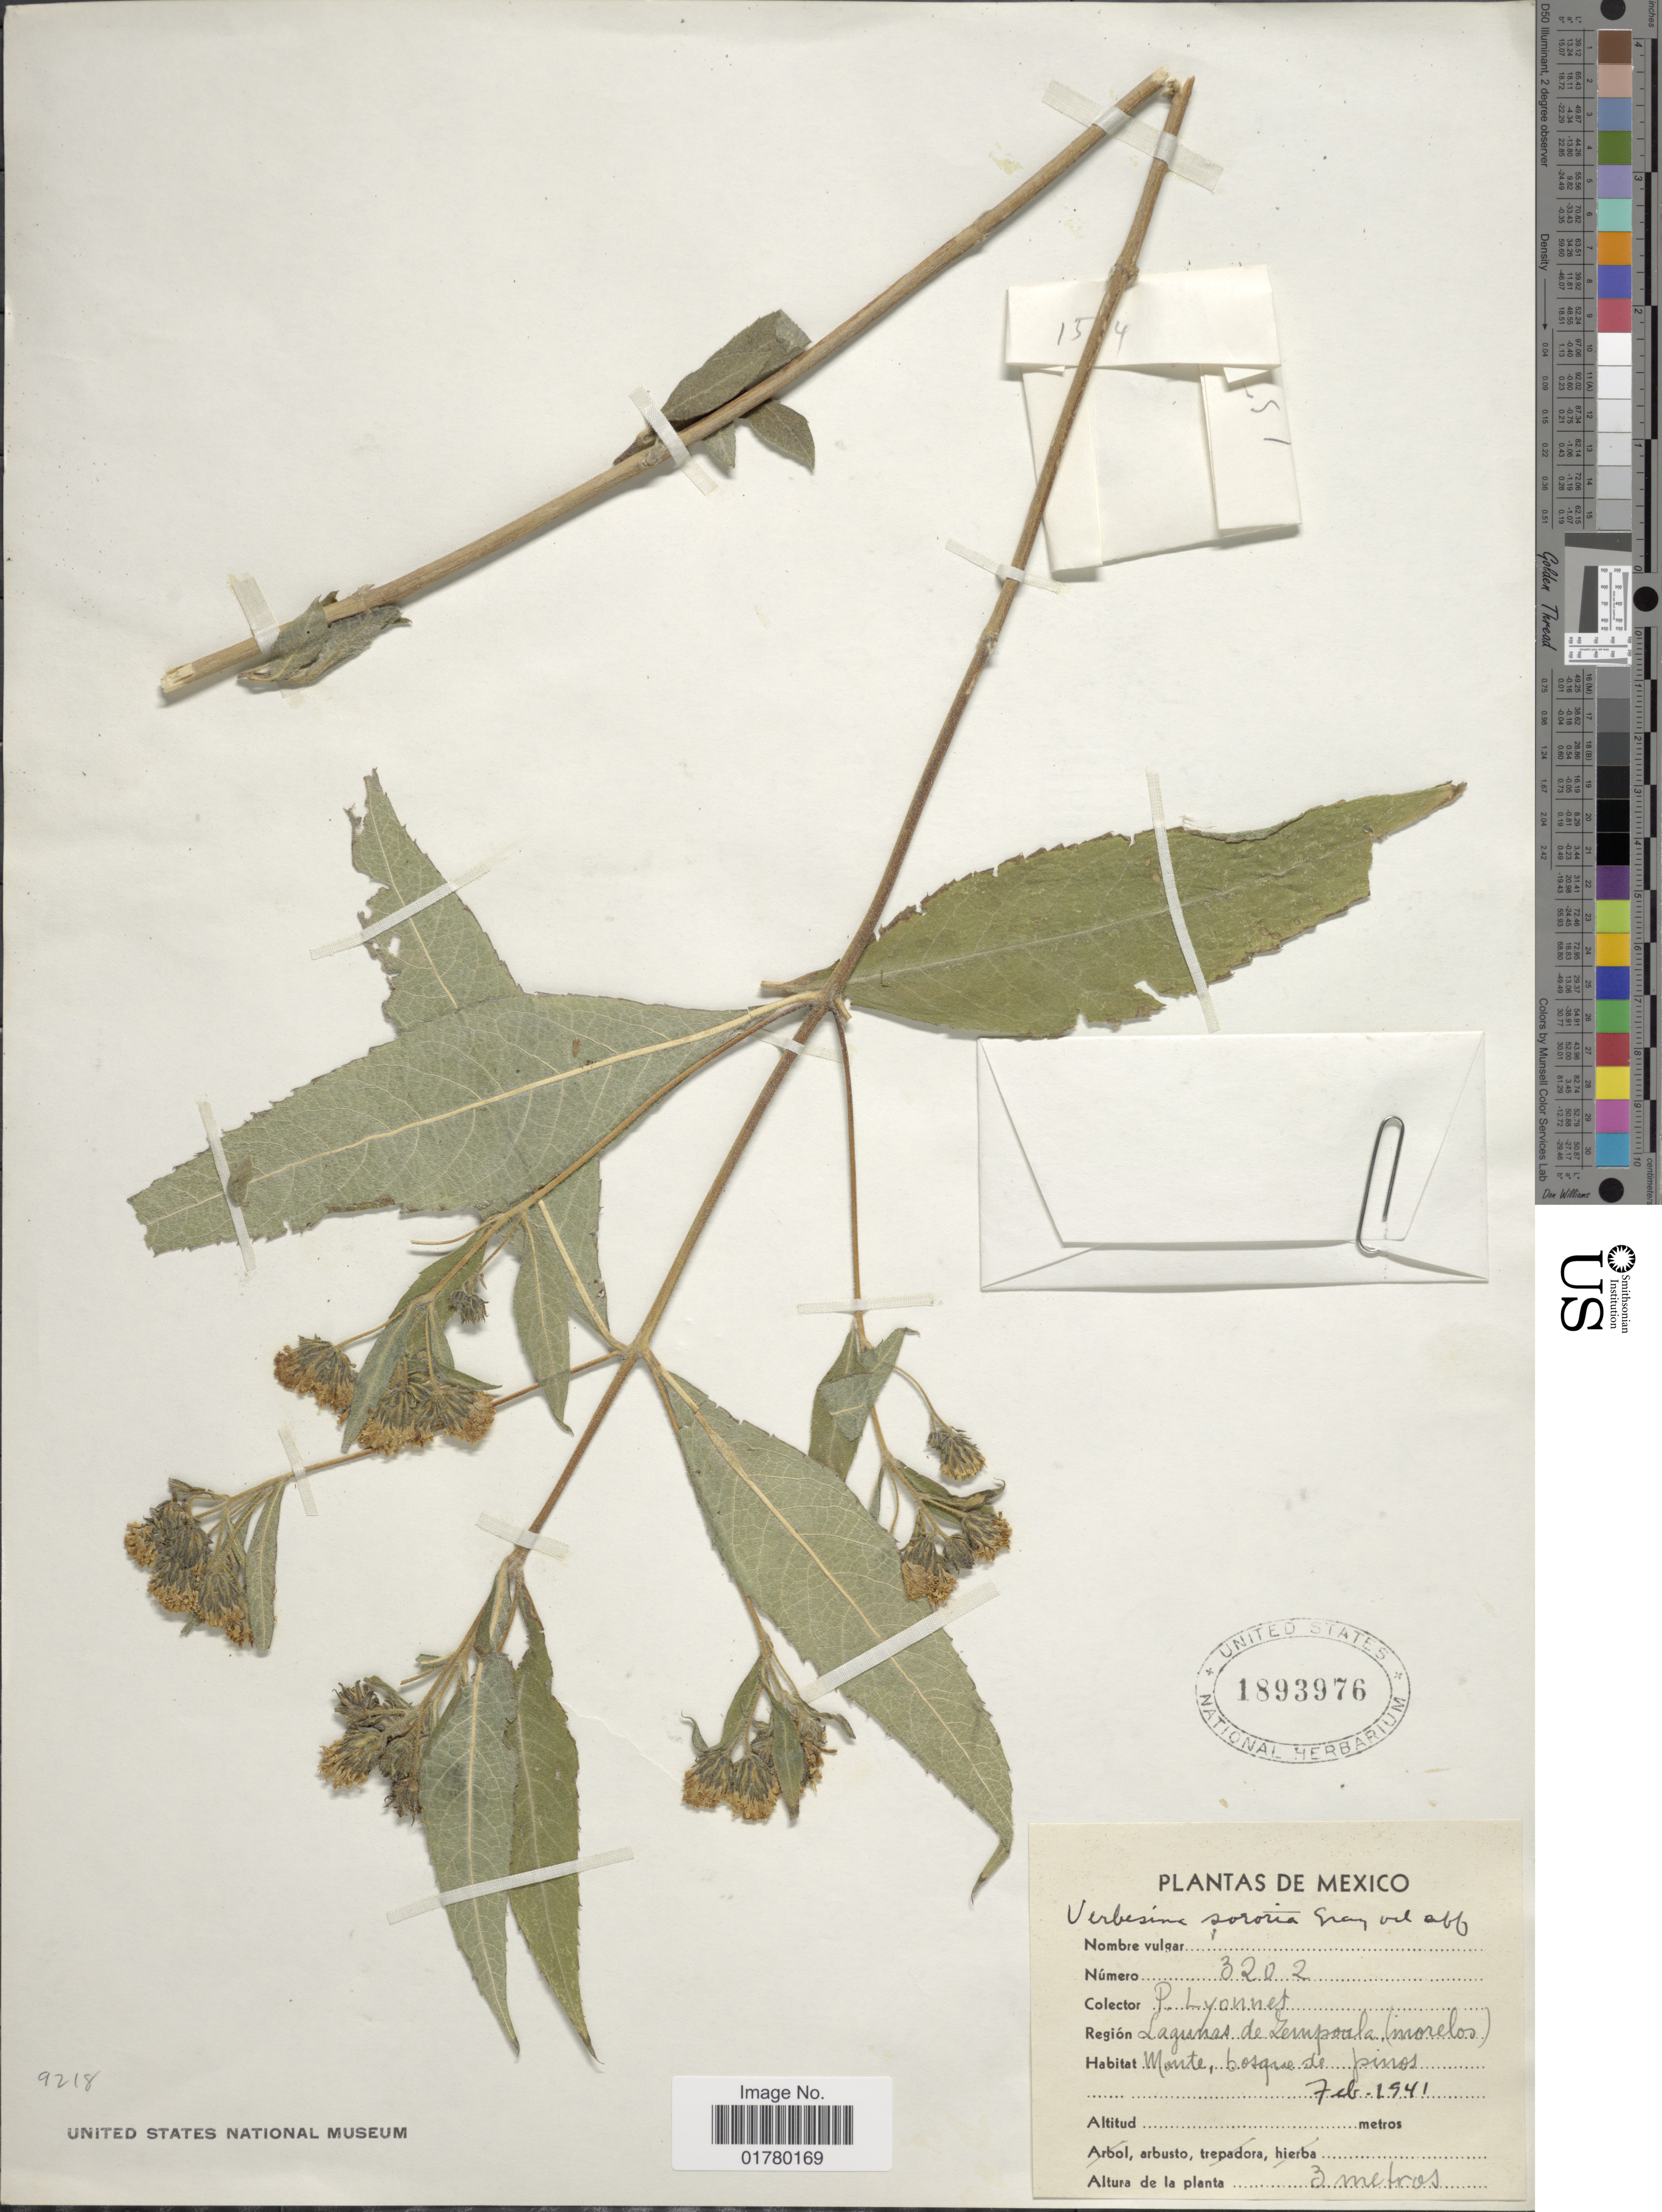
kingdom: Plantae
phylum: Tracheophyta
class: Magnoliopsida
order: Asterales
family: Asteraceae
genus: Verbesina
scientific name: Verbesina sororia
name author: A. Gray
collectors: P. Lyonnet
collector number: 3202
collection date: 1941-02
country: Mexico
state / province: Morelos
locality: Región Lagunas de Zempoala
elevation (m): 3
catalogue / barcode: US 1893976